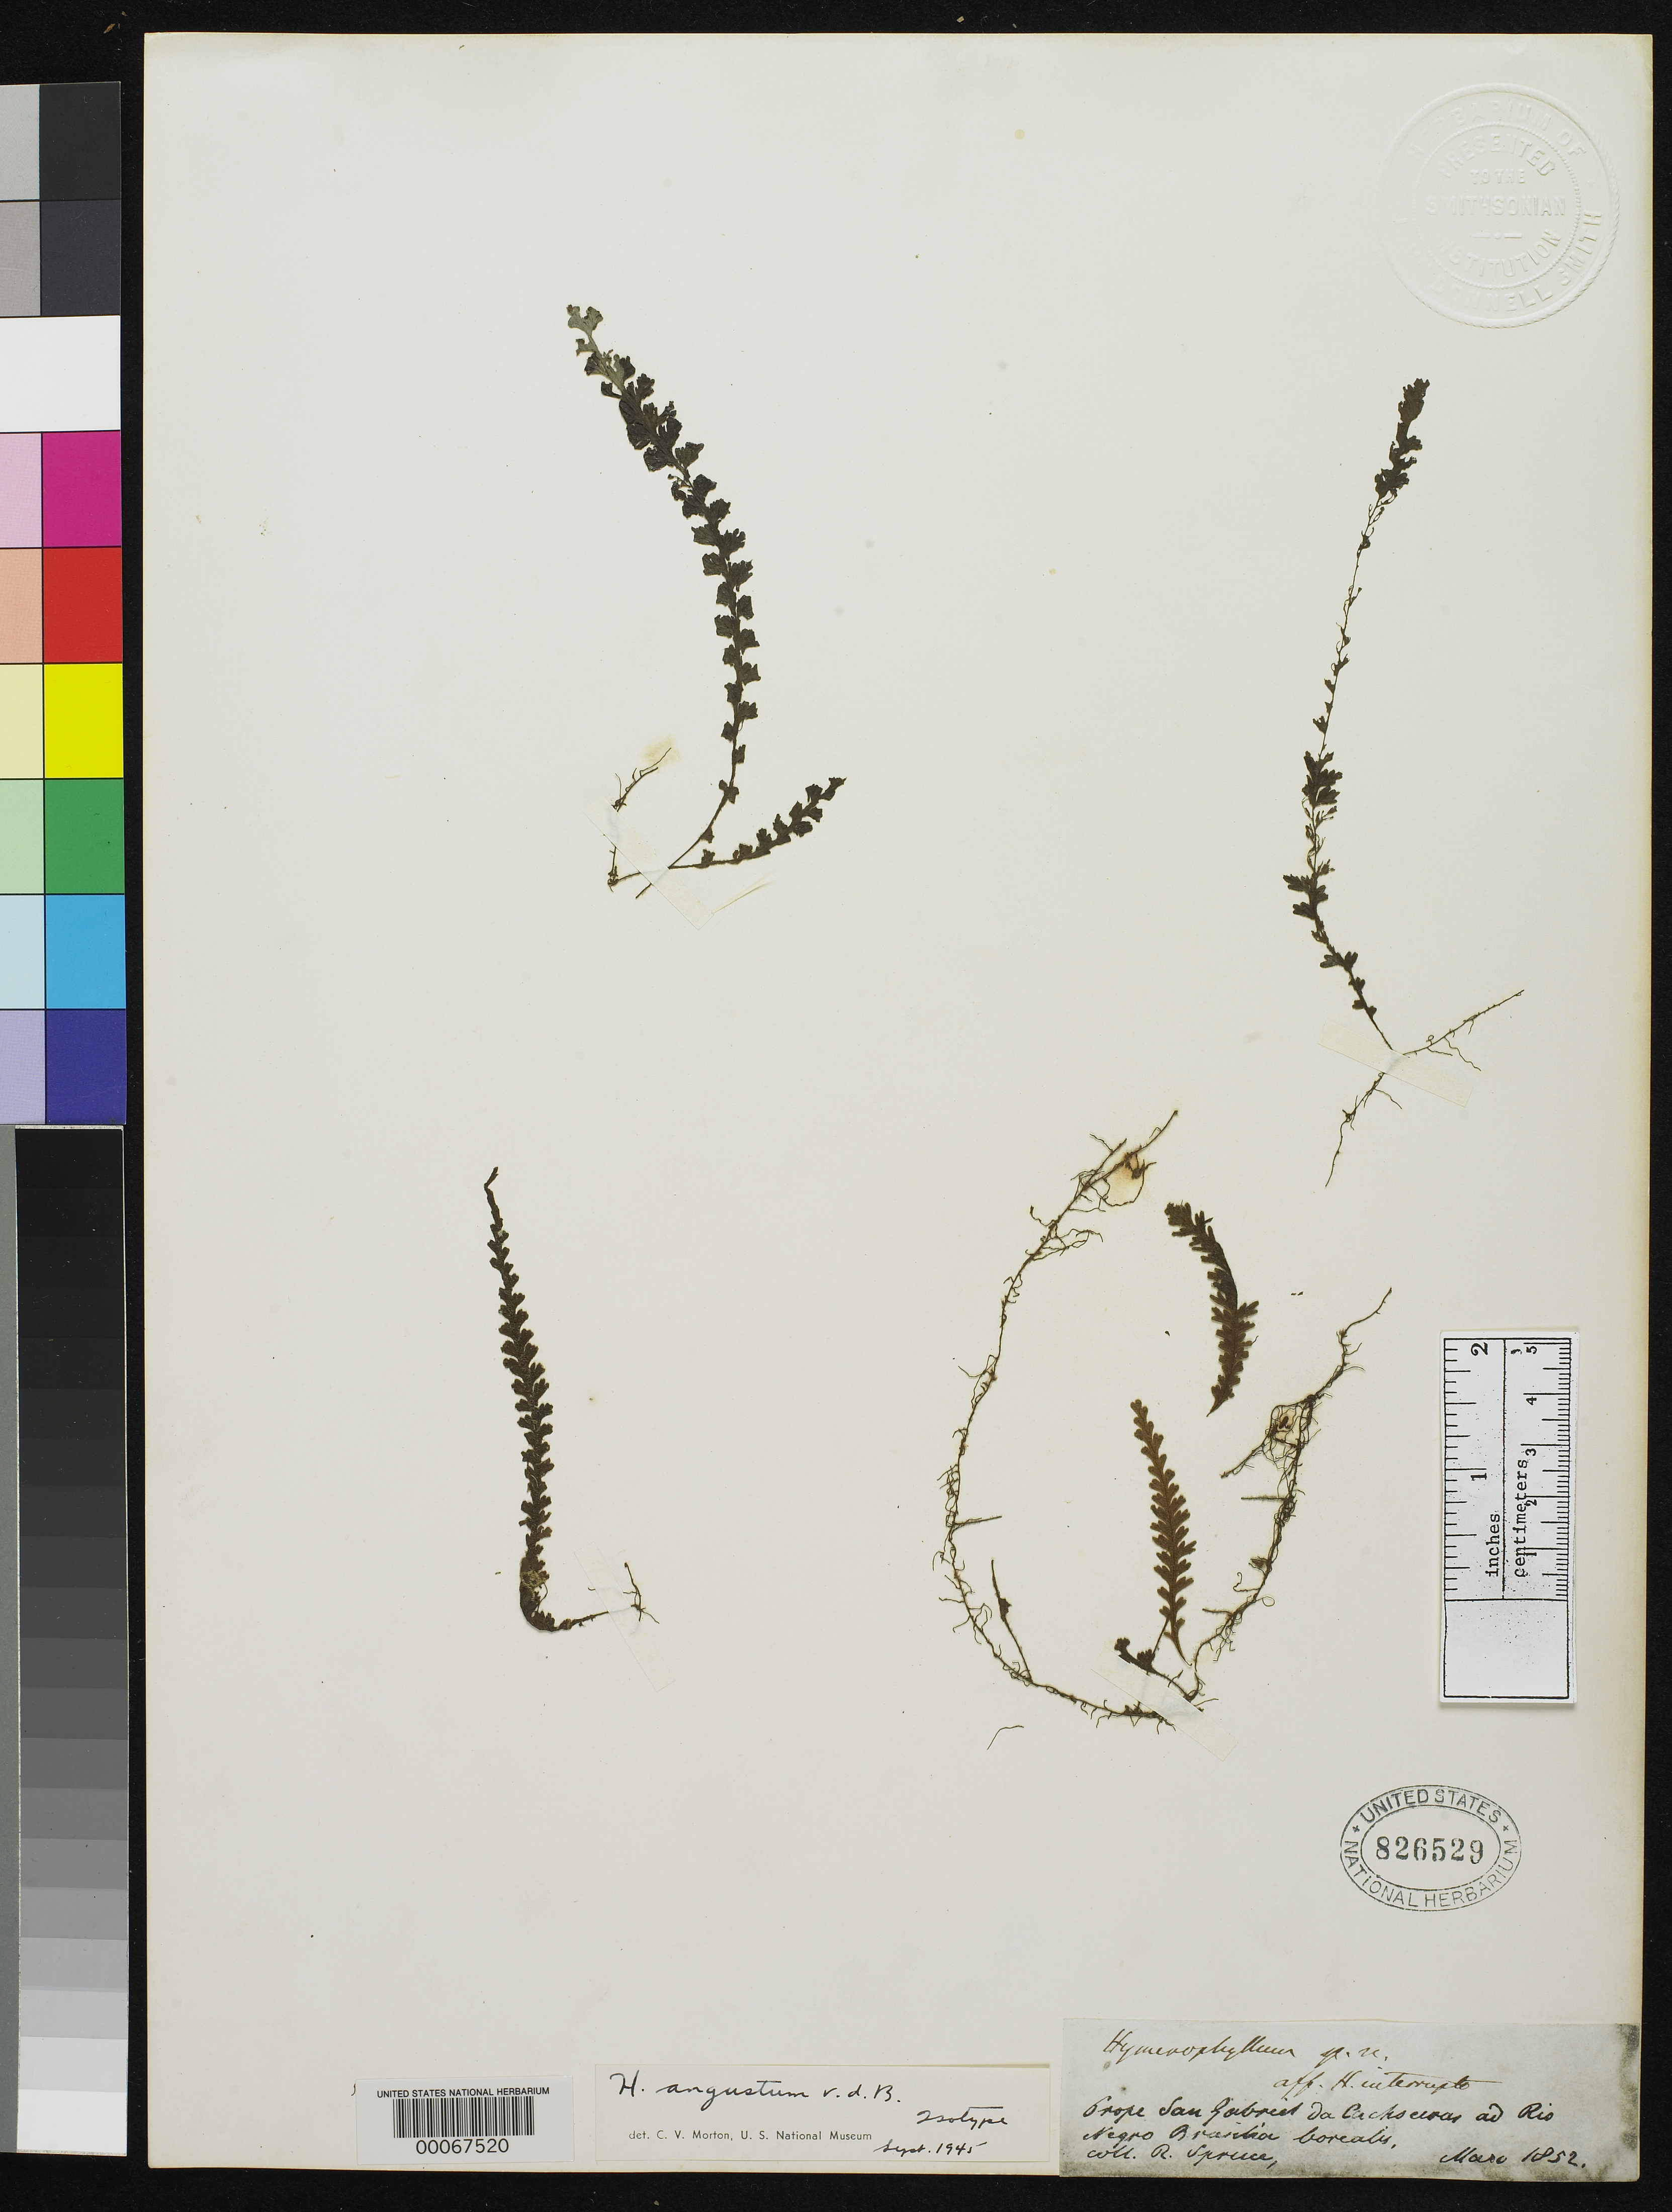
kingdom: Plantae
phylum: Tracheophyta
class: Polypodiopsida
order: Hymenophyllales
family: Hymenophyllaceae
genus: Hymenophyllum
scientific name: Hymenophyllum angustum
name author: Bosch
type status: Type Collection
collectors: R. Spruce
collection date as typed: Mar 1852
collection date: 1852-03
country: Brazil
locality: Prope San Gabriel da cacheroas ad Rio Negro.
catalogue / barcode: US 826529